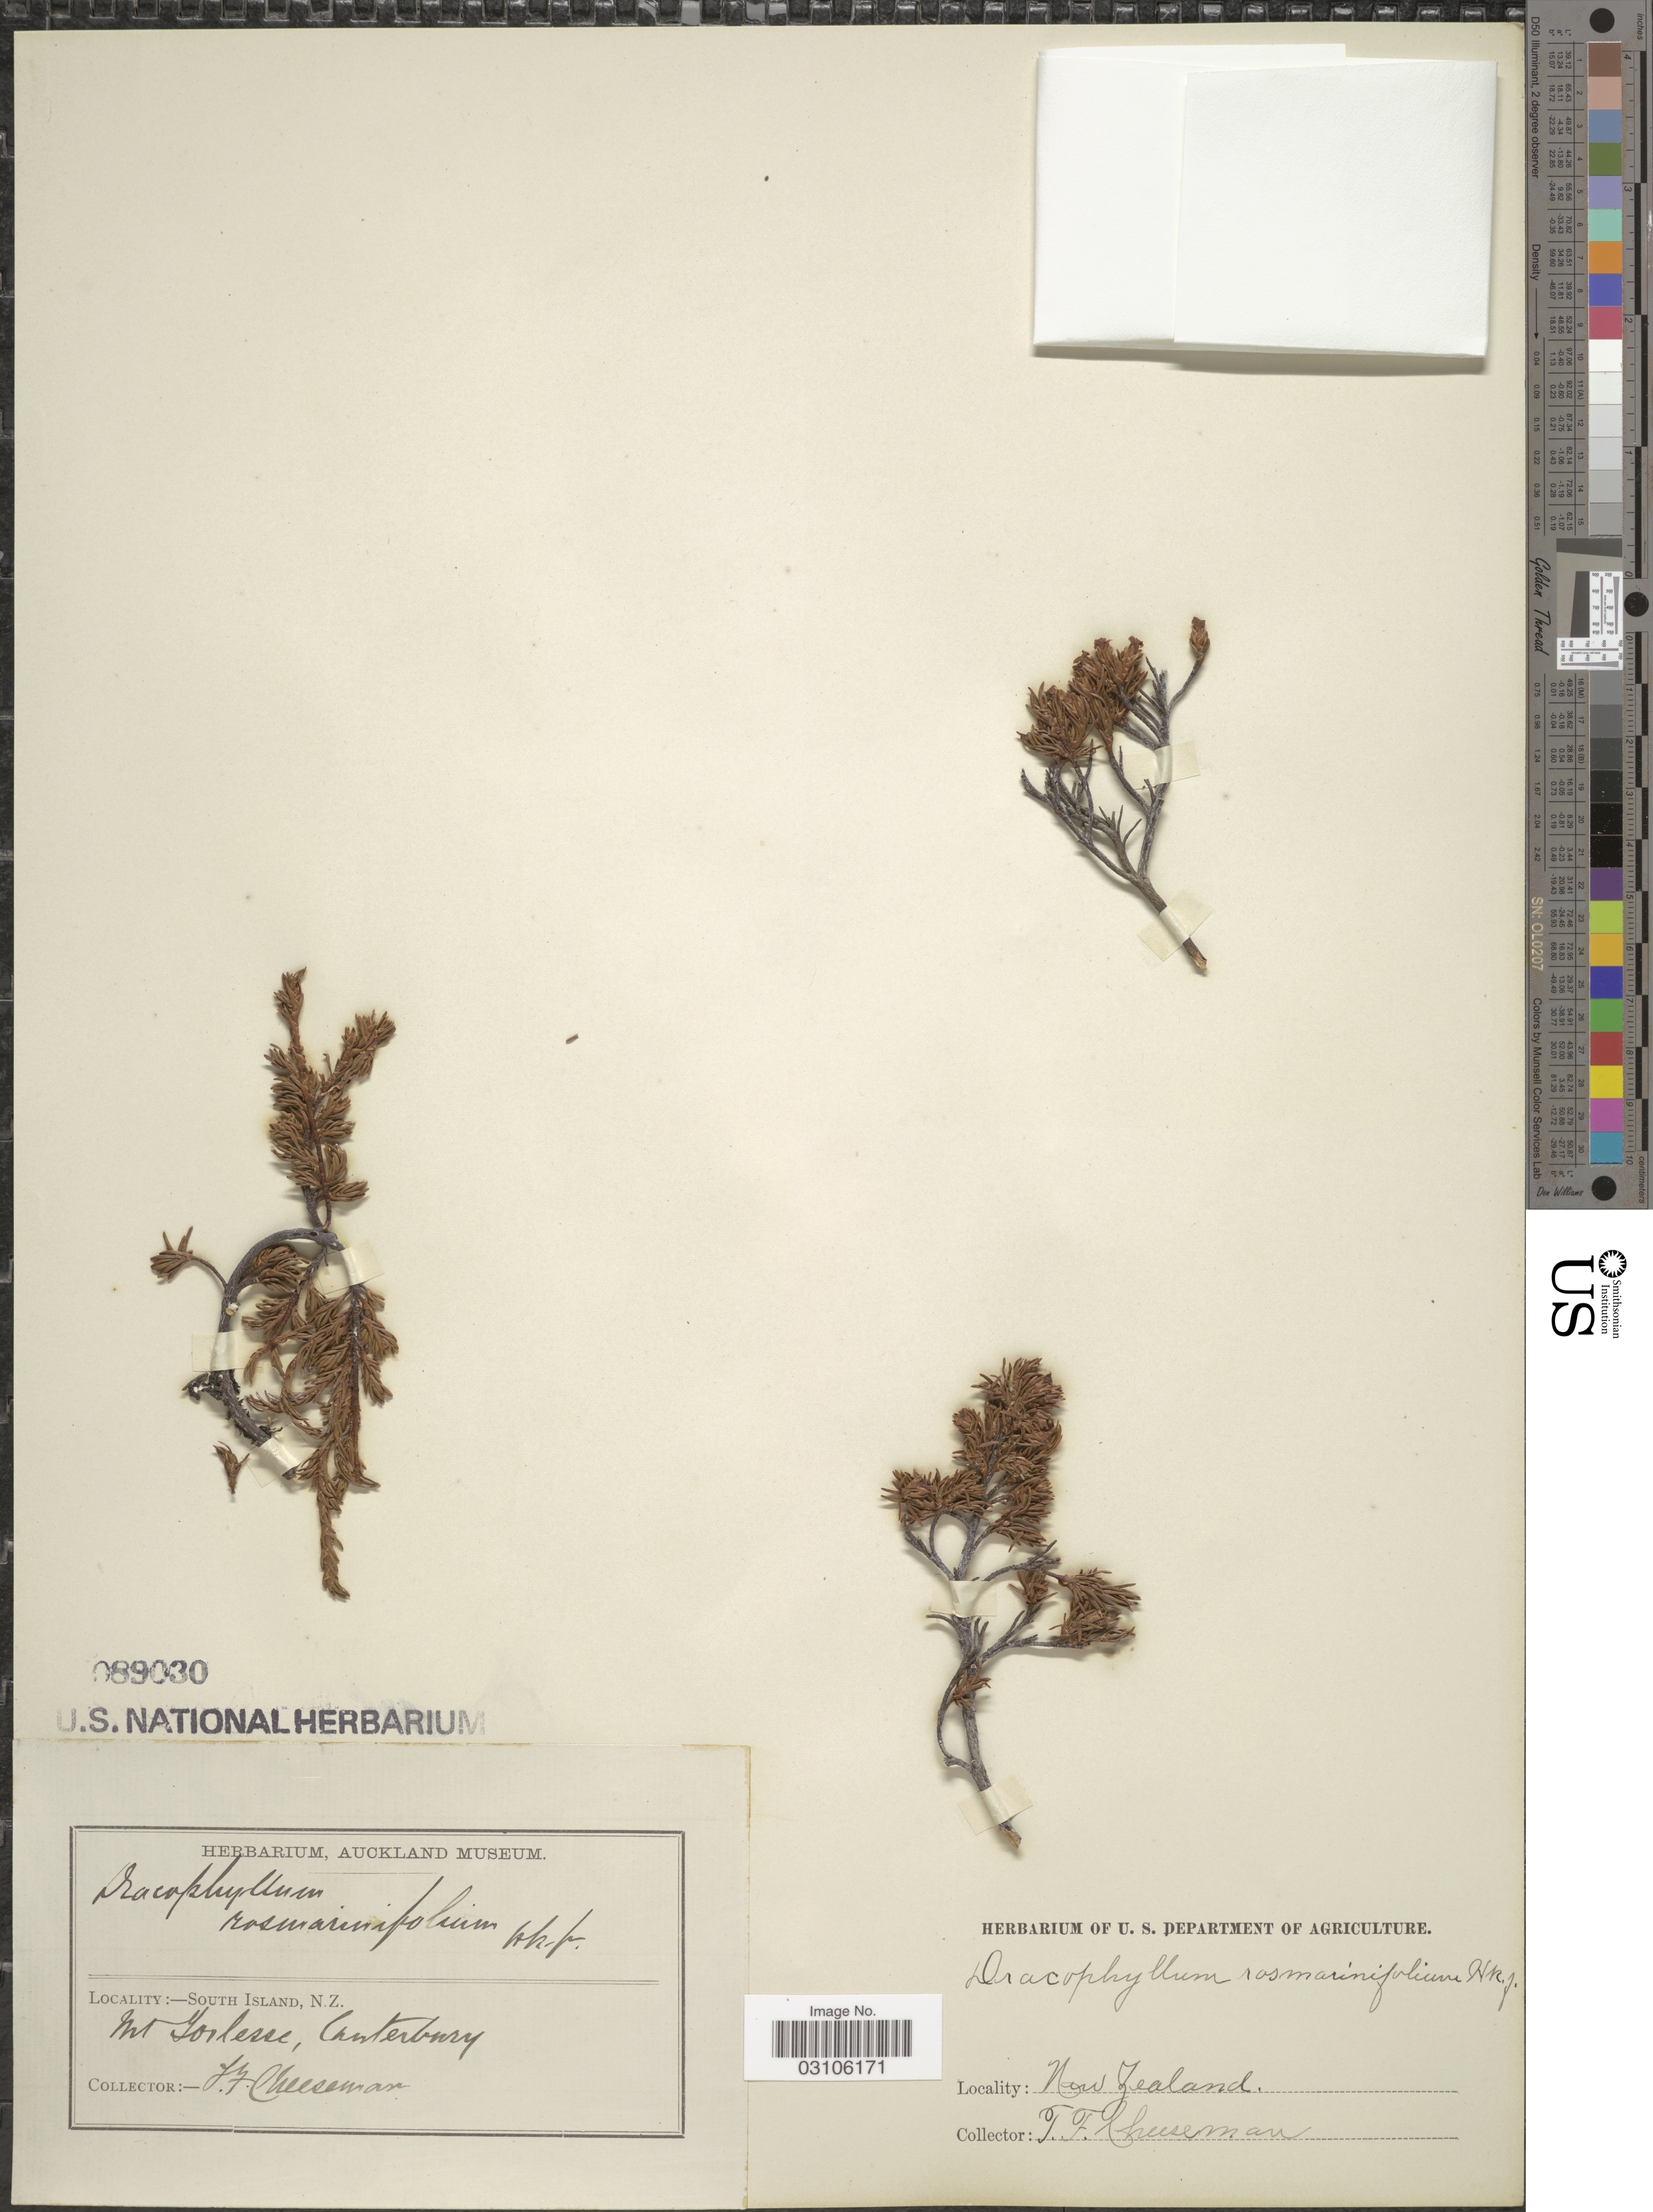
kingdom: Plantae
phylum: Tracheophyta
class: Magnoliopsida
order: Ericales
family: Ericaceae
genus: Dracophyllum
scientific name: Dracophyllum rosmarinifolium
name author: R. Br.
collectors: T. F. Cheeseman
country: New Zealand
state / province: Canterbury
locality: South Island, N.Z. Mt Torlesse.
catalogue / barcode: US 89030